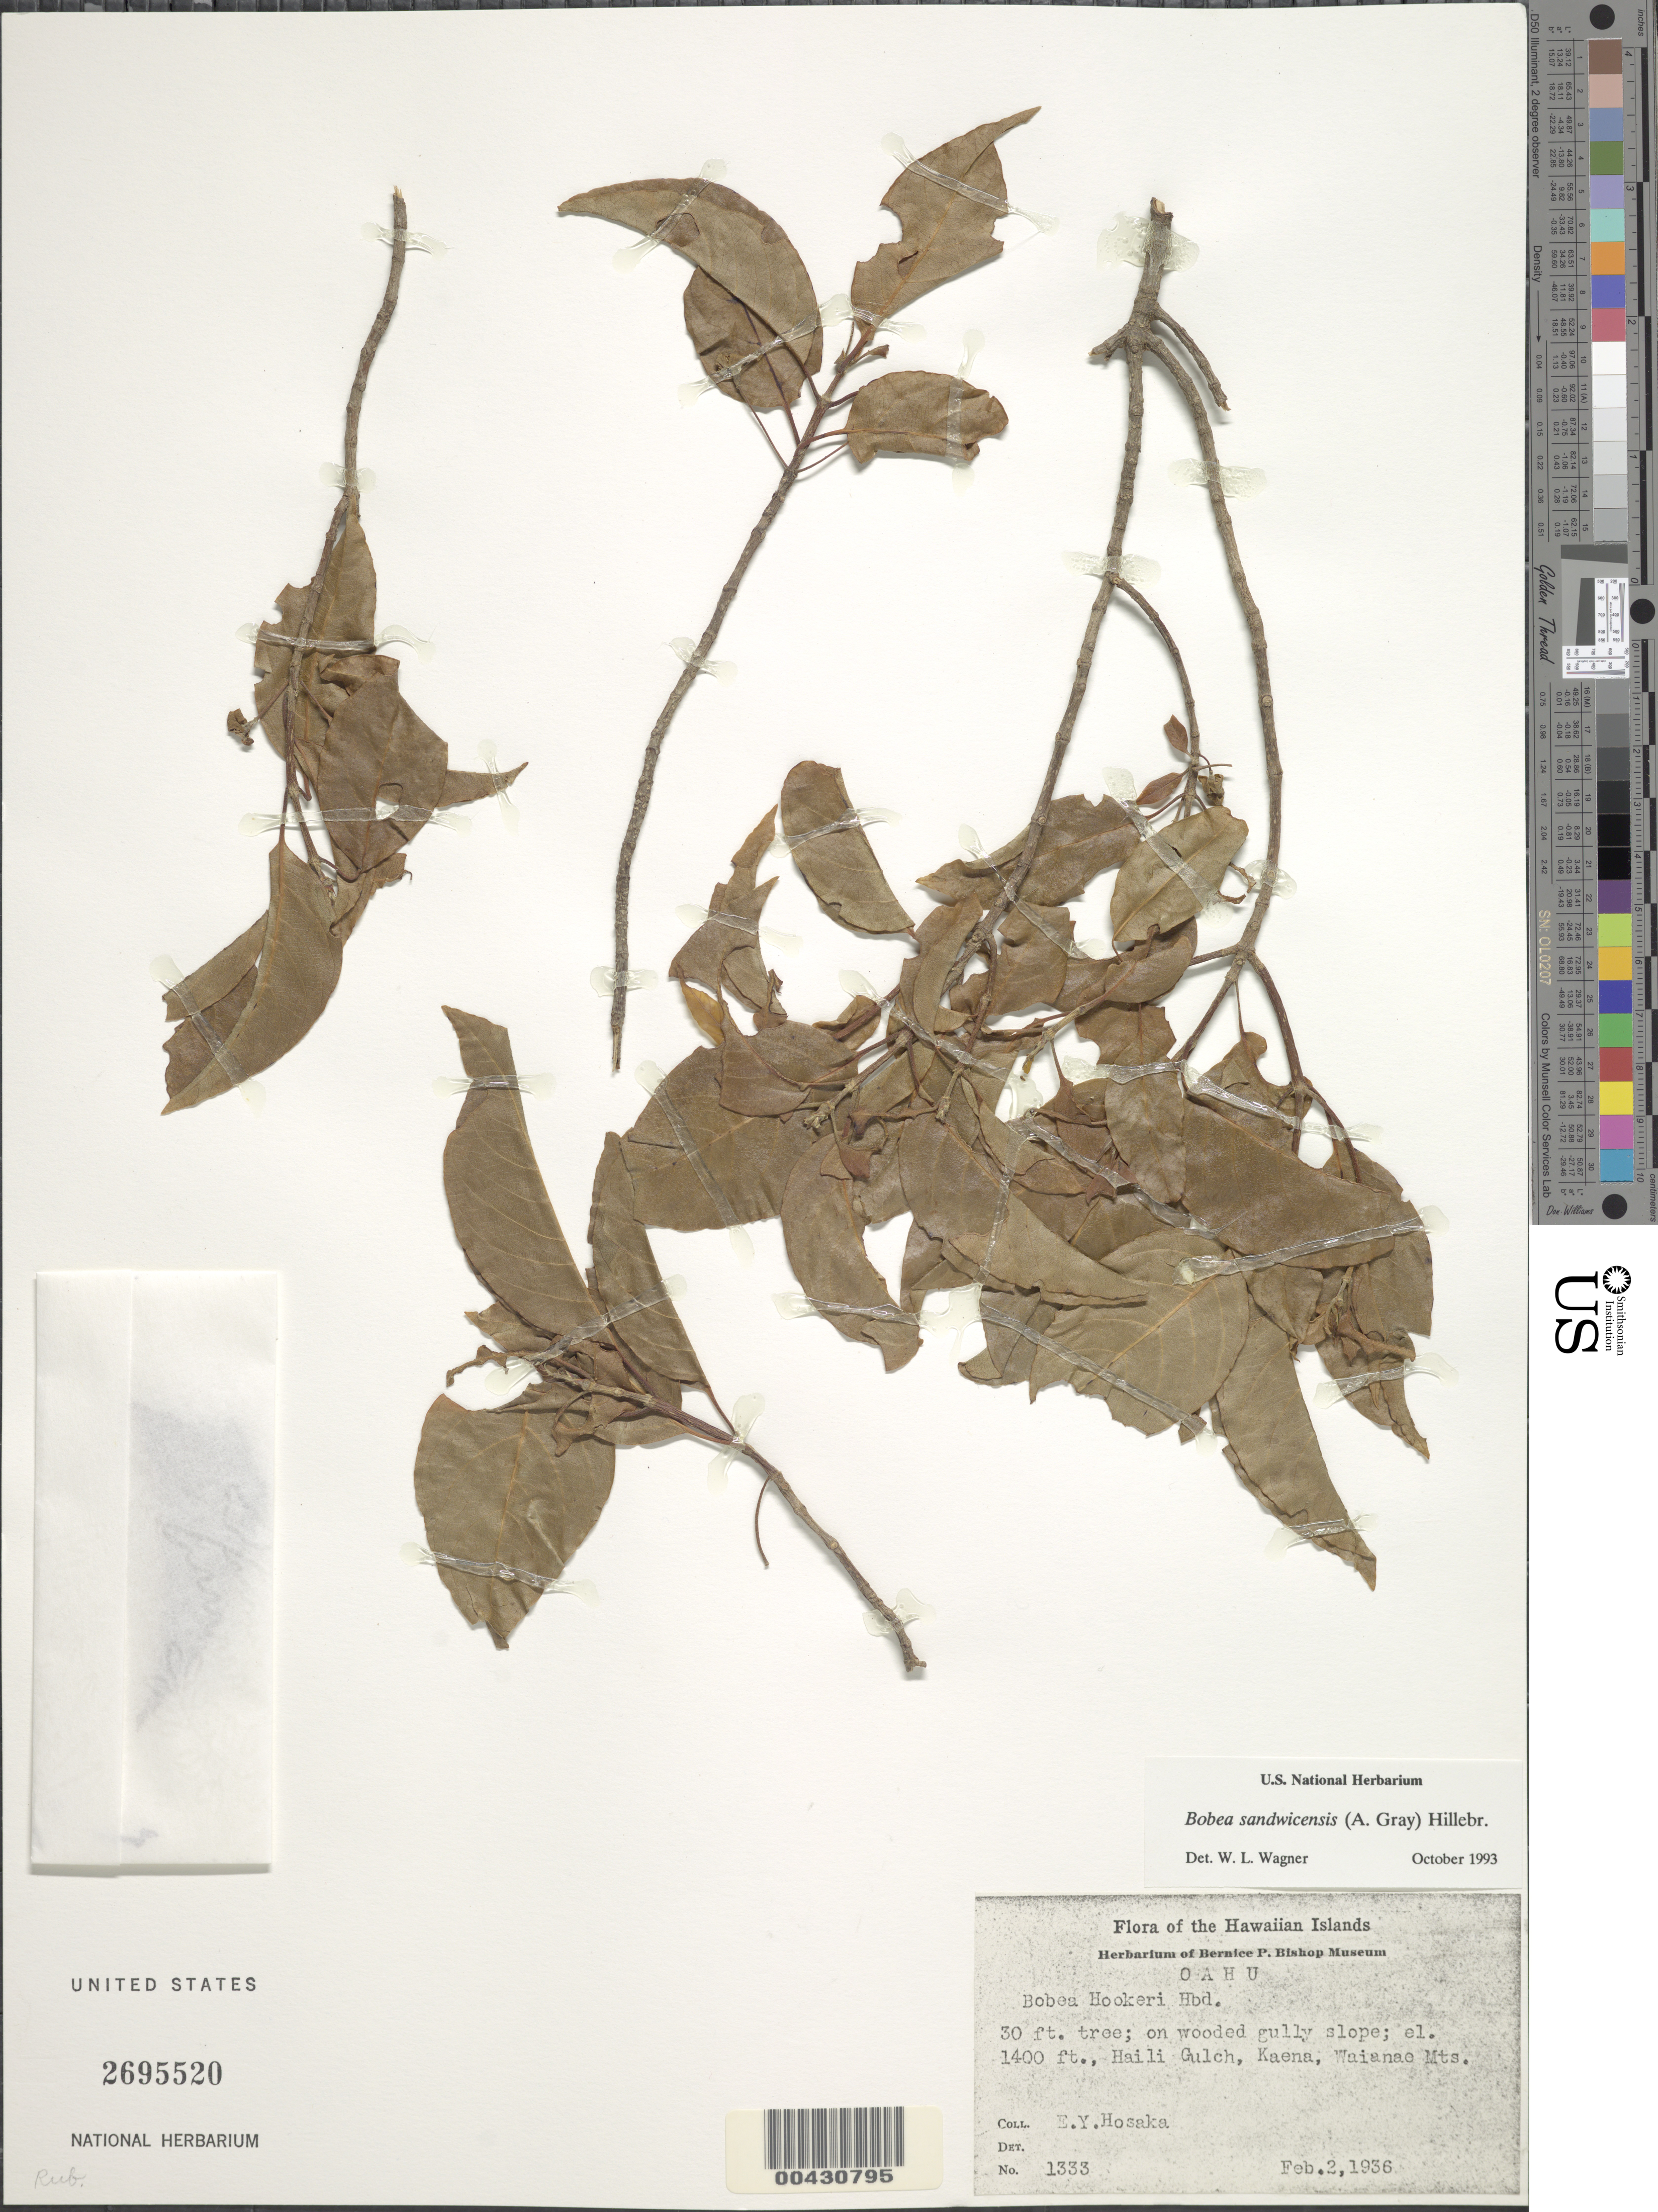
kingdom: Plantae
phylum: Tracheophyta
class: Magnoliopsida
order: Gentianales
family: Rubiaceae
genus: Bobea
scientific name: Bobea sandwicensis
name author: (A. Gray) Hillebr.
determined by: Wagner, W. L., (BOT), Smithsonian Institution - National Museum of Natural History (UNITED STATES)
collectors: E. Y. Hosaka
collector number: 1333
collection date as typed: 2 Feb 1936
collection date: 1936-02-02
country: United States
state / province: Hawaii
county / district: Honolulu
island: Oahu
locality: Haili Gulch, Kaena, Waianae Mts.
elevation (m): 427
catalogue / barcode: US 2695520